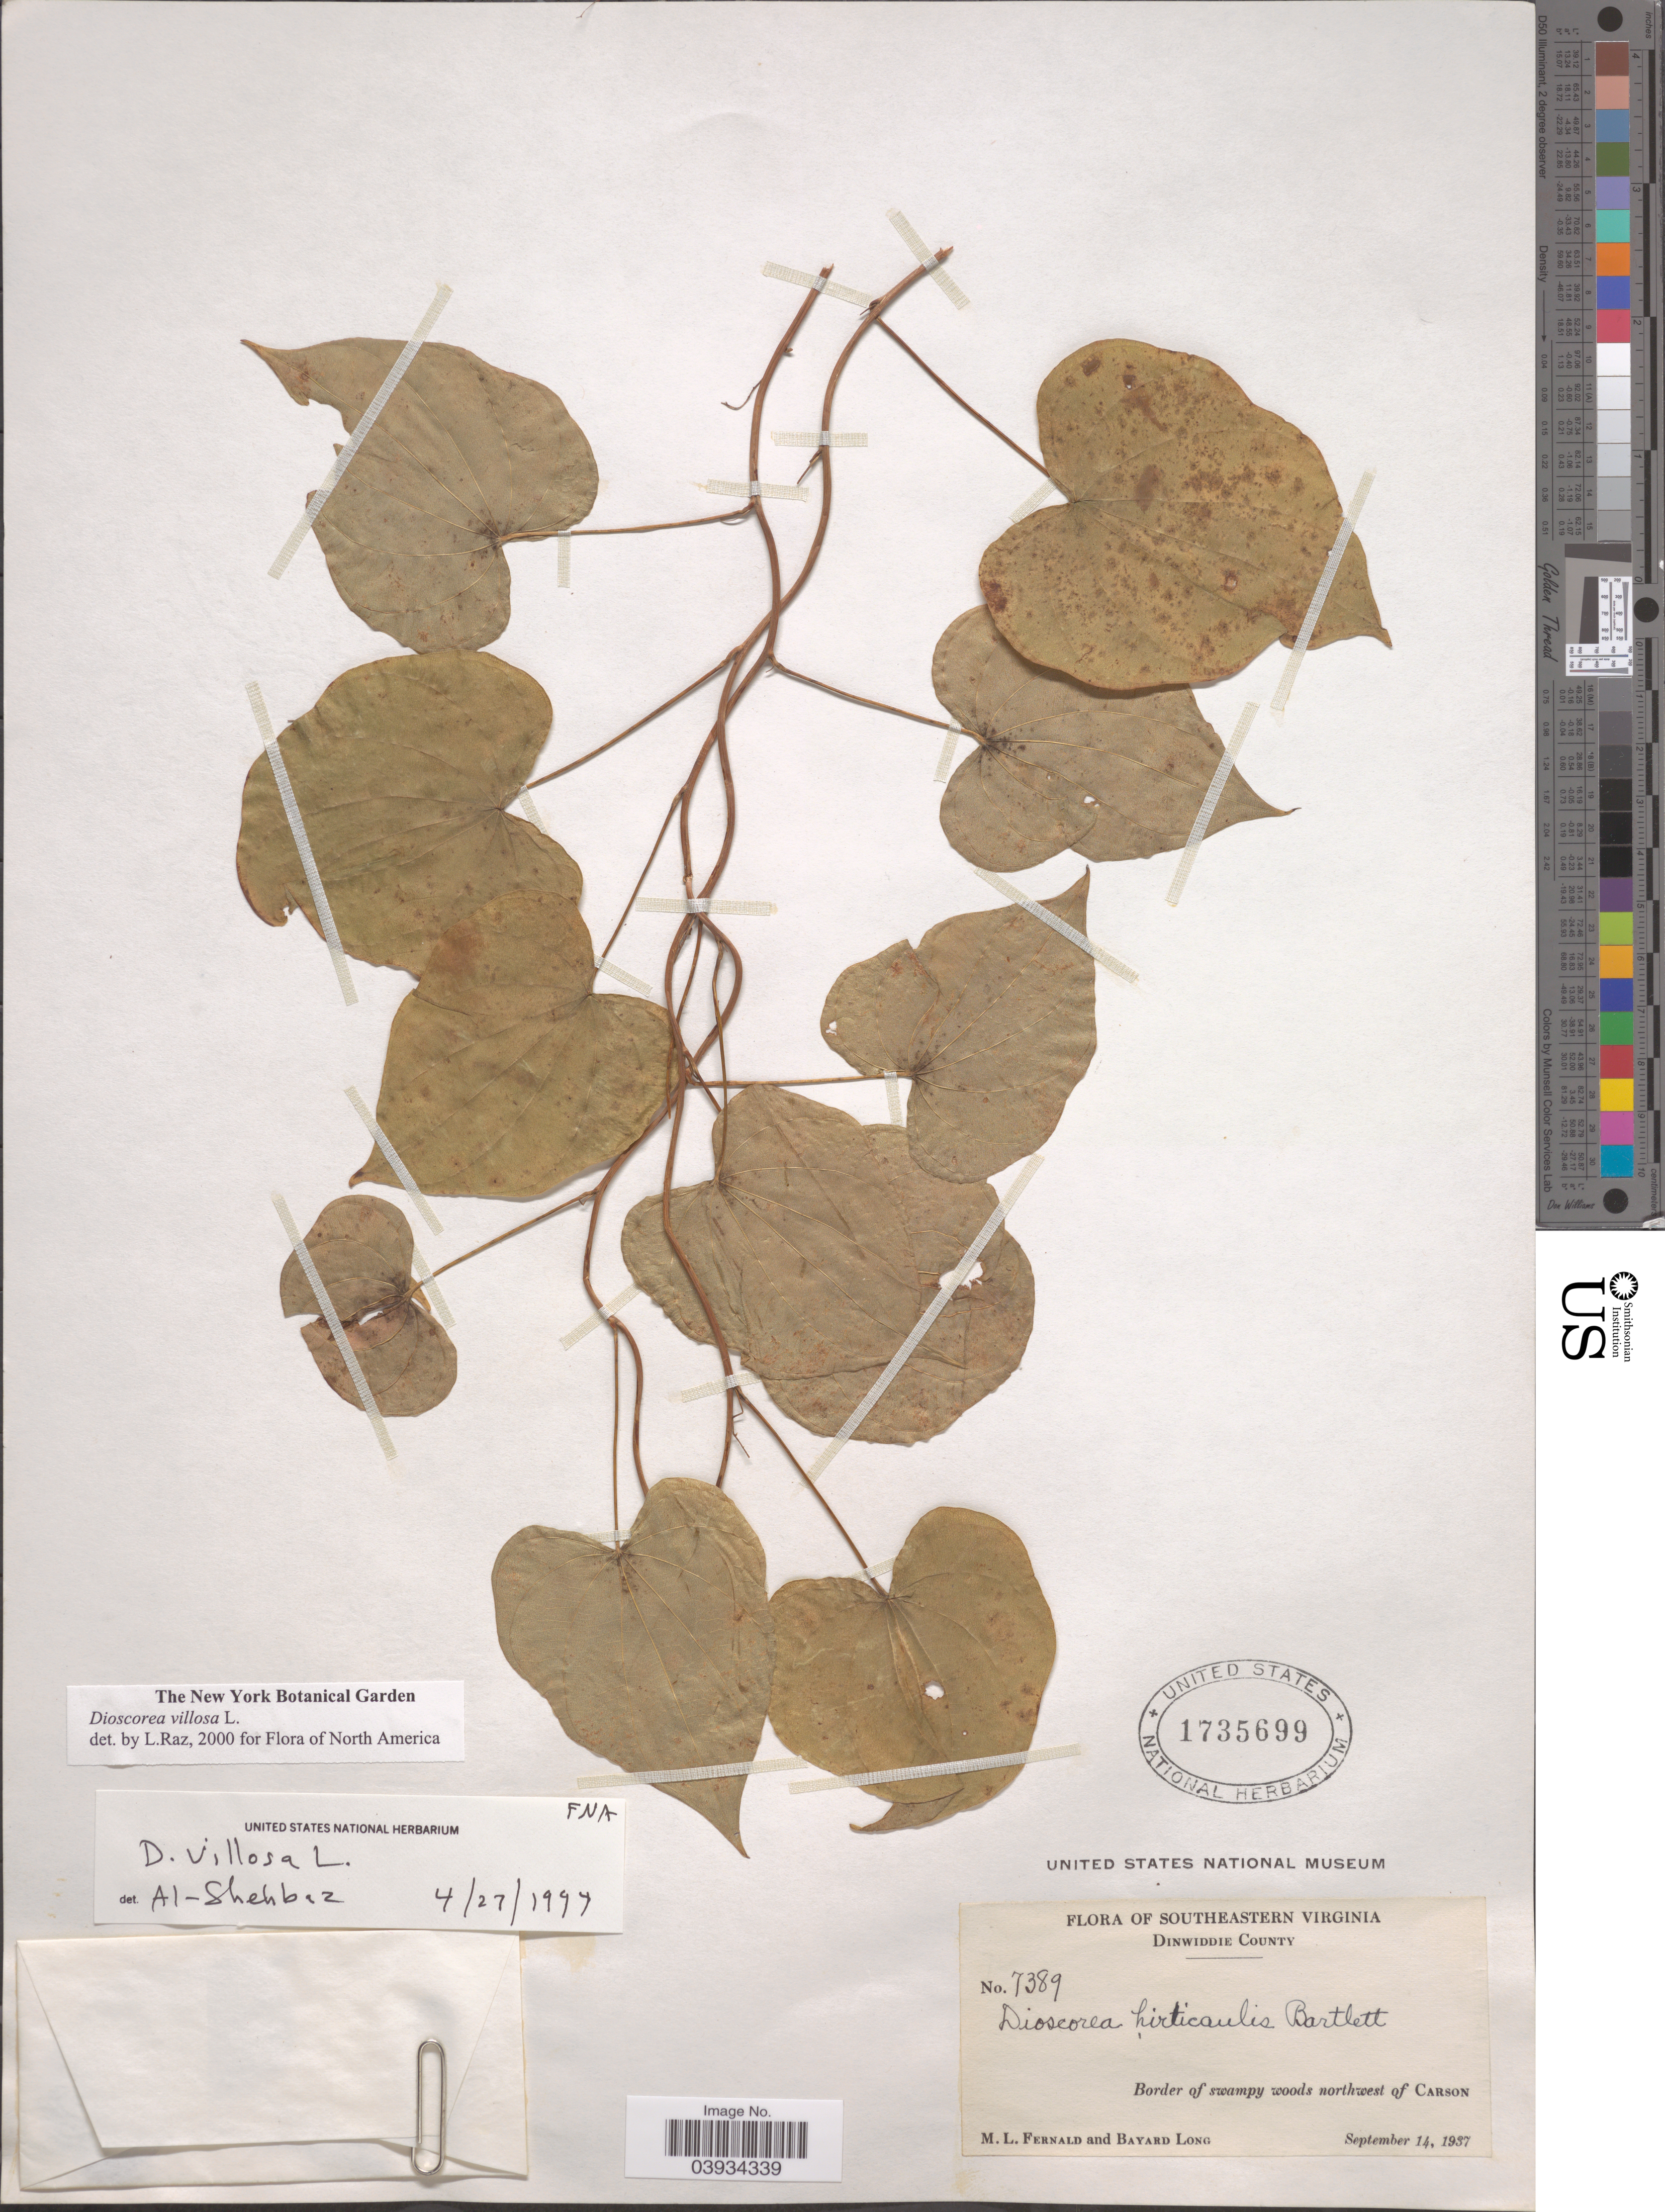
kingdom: Plantae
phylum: Tracheophyta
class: Liliopsida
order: Dioscoreales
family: Dioscoreaceae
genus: Dioscorea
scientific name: Dioscorea villosa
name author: L.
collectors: M. L. Fernald & B. Long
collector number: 7389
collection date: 1937-09-14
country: United States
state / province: Virginia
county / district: Dinwiddie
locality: Southeastern Virginia. Dinwiddie County. Border of swampy woods northwest of Carson.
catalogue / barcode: US 1735699